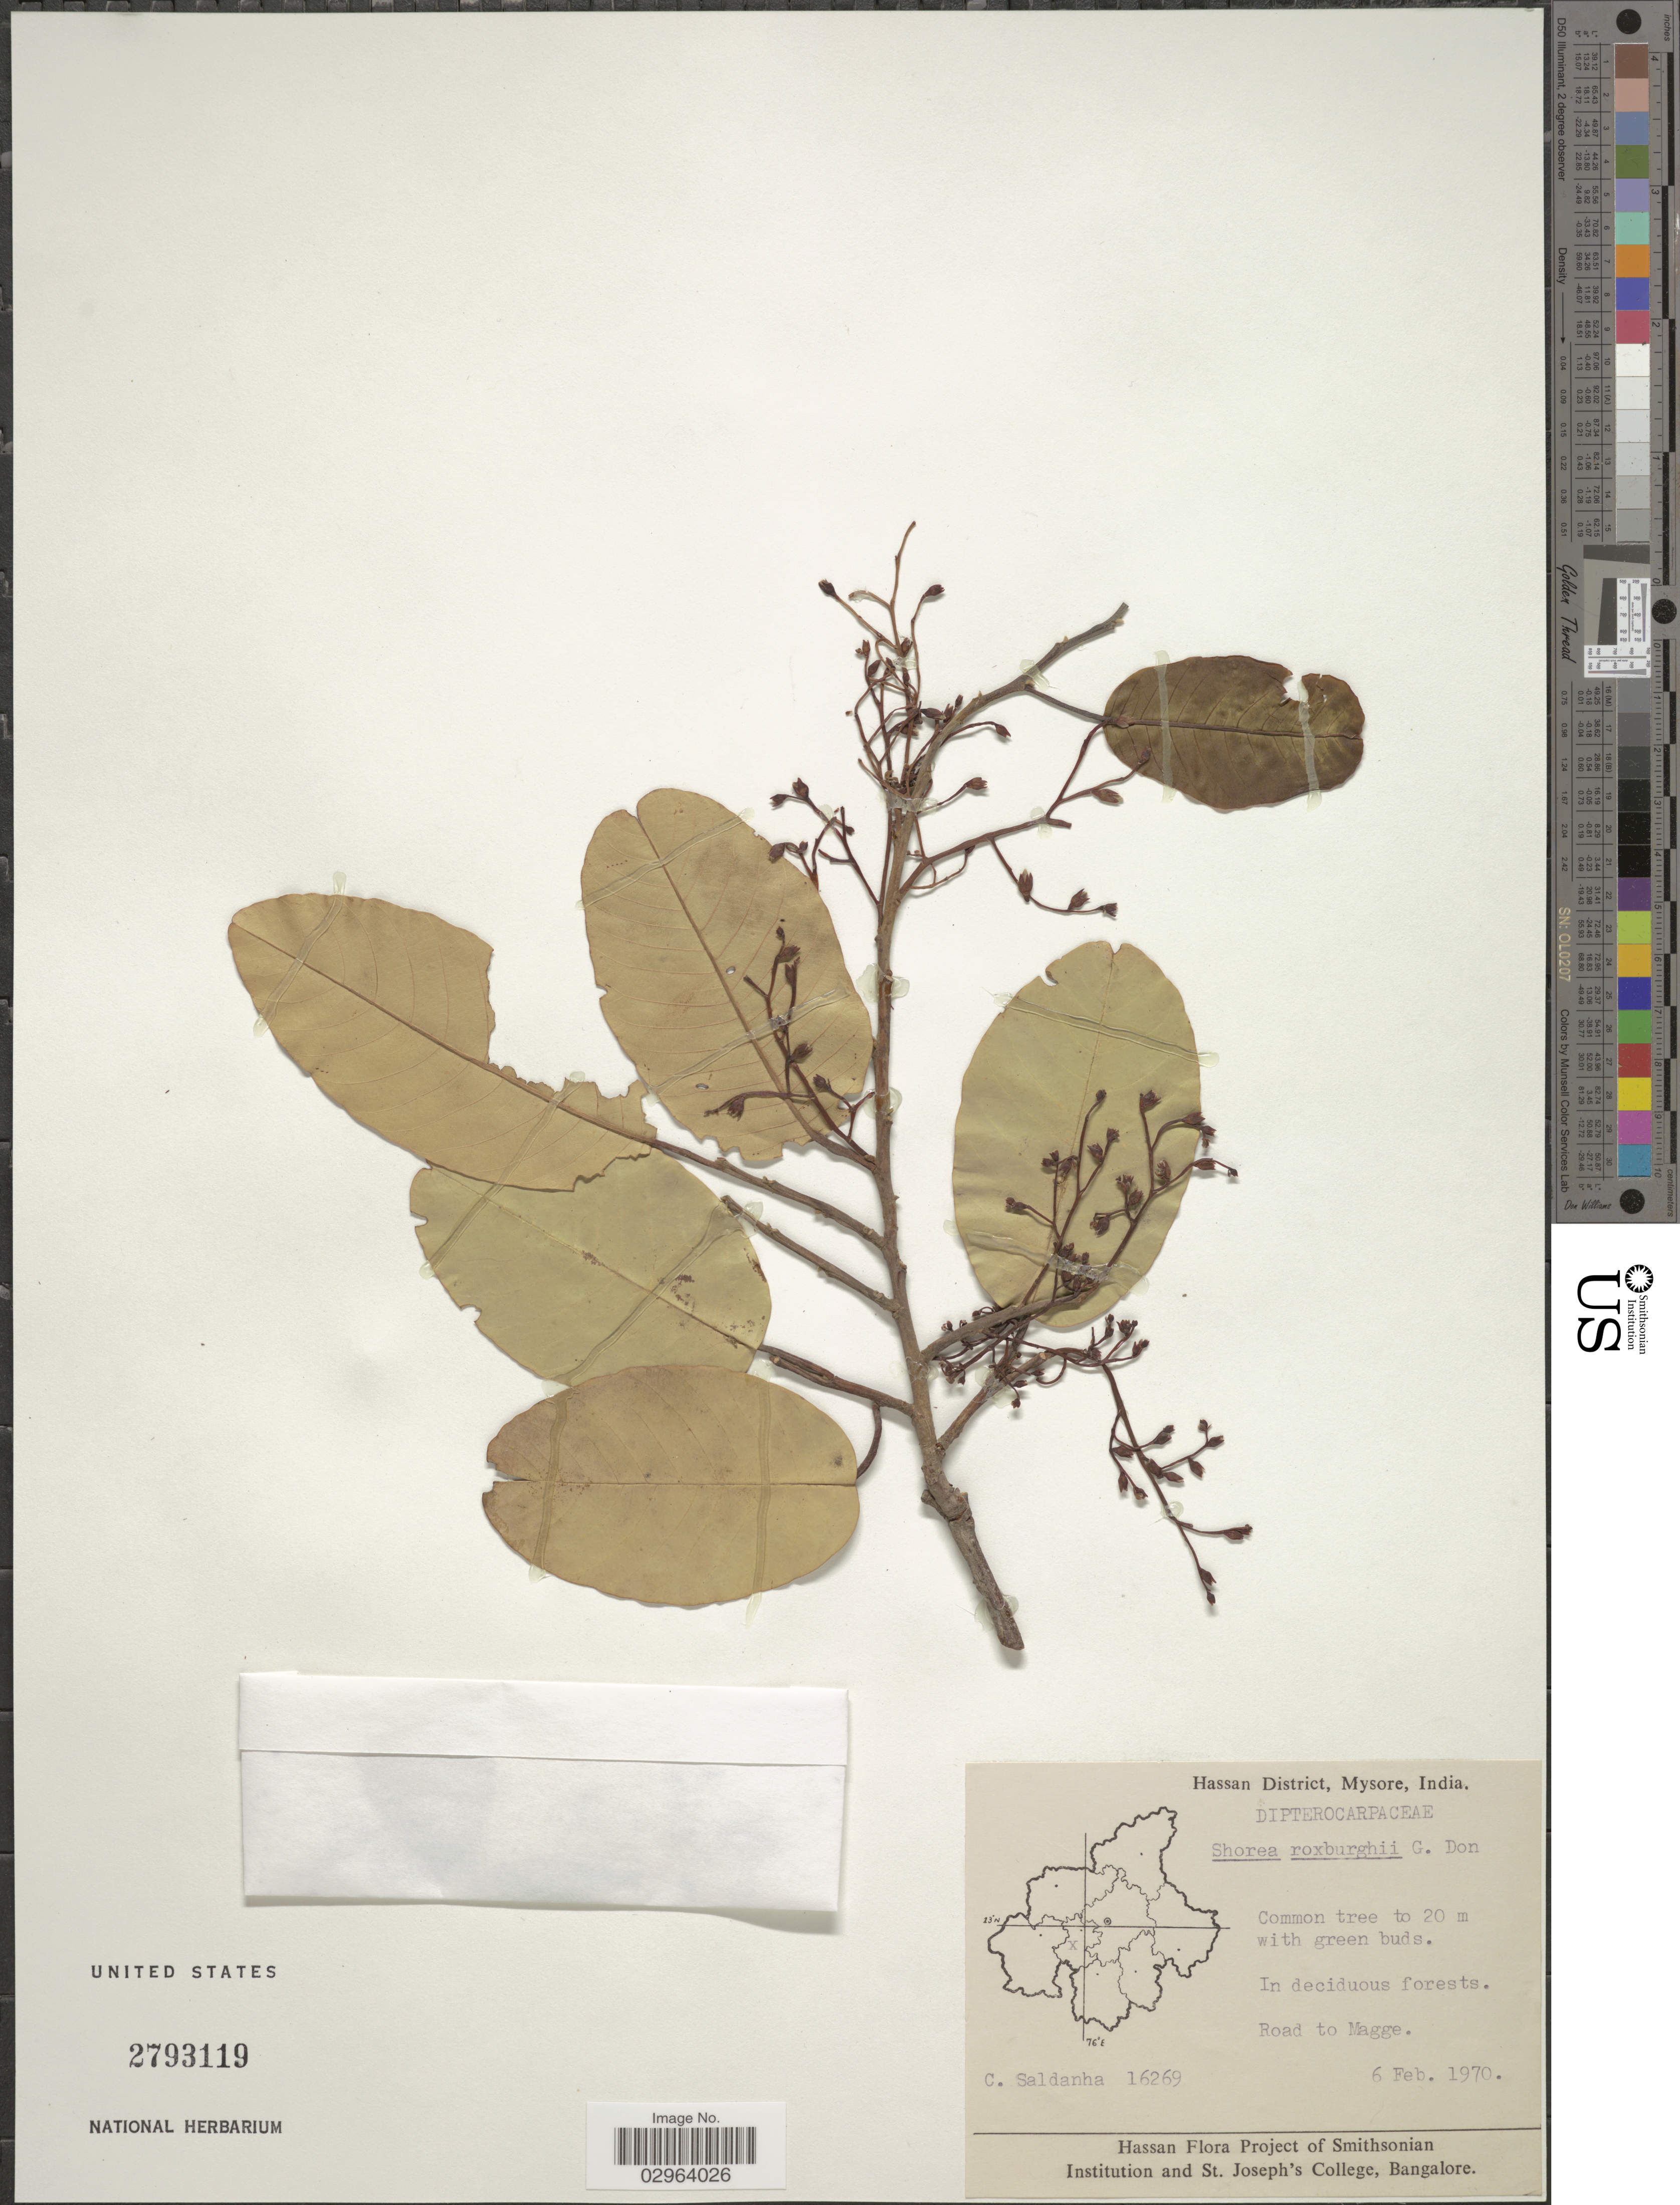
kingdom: Plantae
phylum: Tracheophyta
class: Magnoliopsida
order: Malvales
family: Dipterocarpaceae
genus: Anthoshorea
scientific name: Anthoshorea roxburghii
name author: (G. Don) P.S. Ashton & J. Heck.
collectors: C. Saldanha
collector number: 16269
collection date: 1970-02-06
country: India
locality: Hassan District, Mysore. Road to Magge.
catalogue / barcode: US 2793119